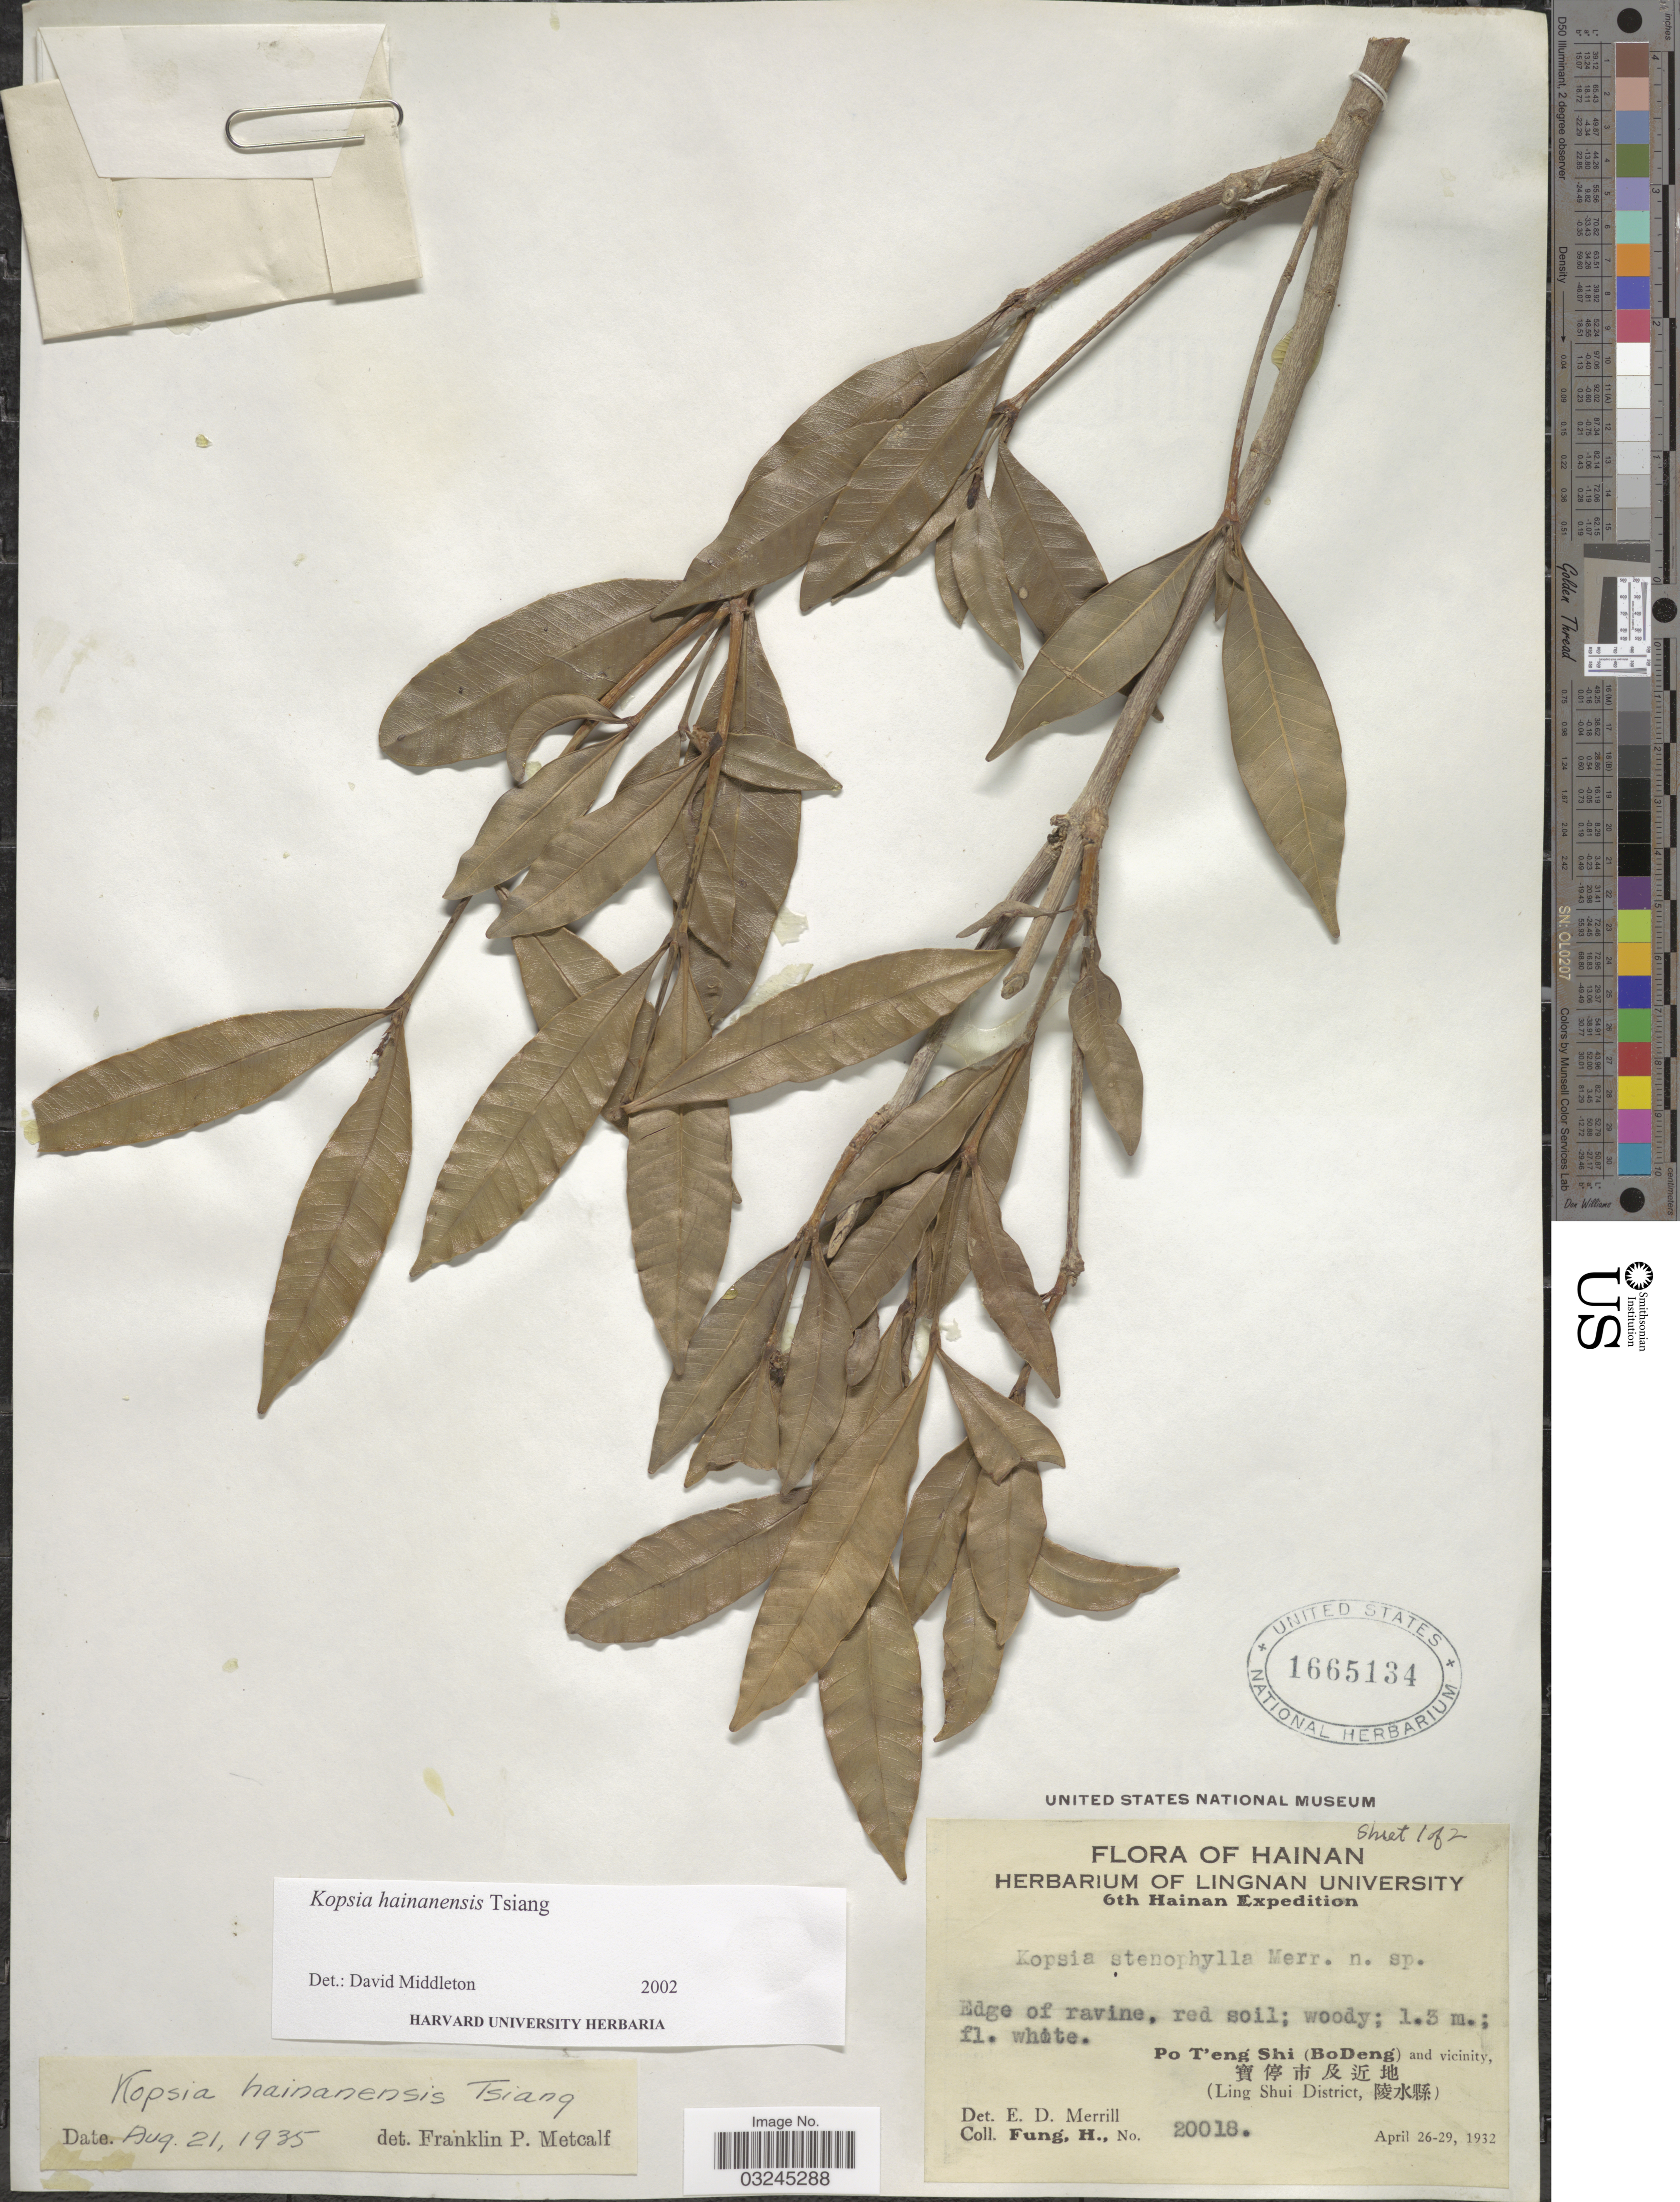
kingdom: Plantae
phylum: Tracheophyta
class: Magnoliopsida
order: Gentianales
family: Apocynaceae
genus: Kopsia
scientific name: Kopsia hainanensis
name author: Tsiang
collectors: H. Fung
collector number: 20018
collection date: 1932-04-26/1932-04-29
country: China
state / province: Hainan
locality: Po T'eng Shi (BoDeng) and vicinity, X. (Ling Shui District, X).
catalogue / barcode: US 1665134